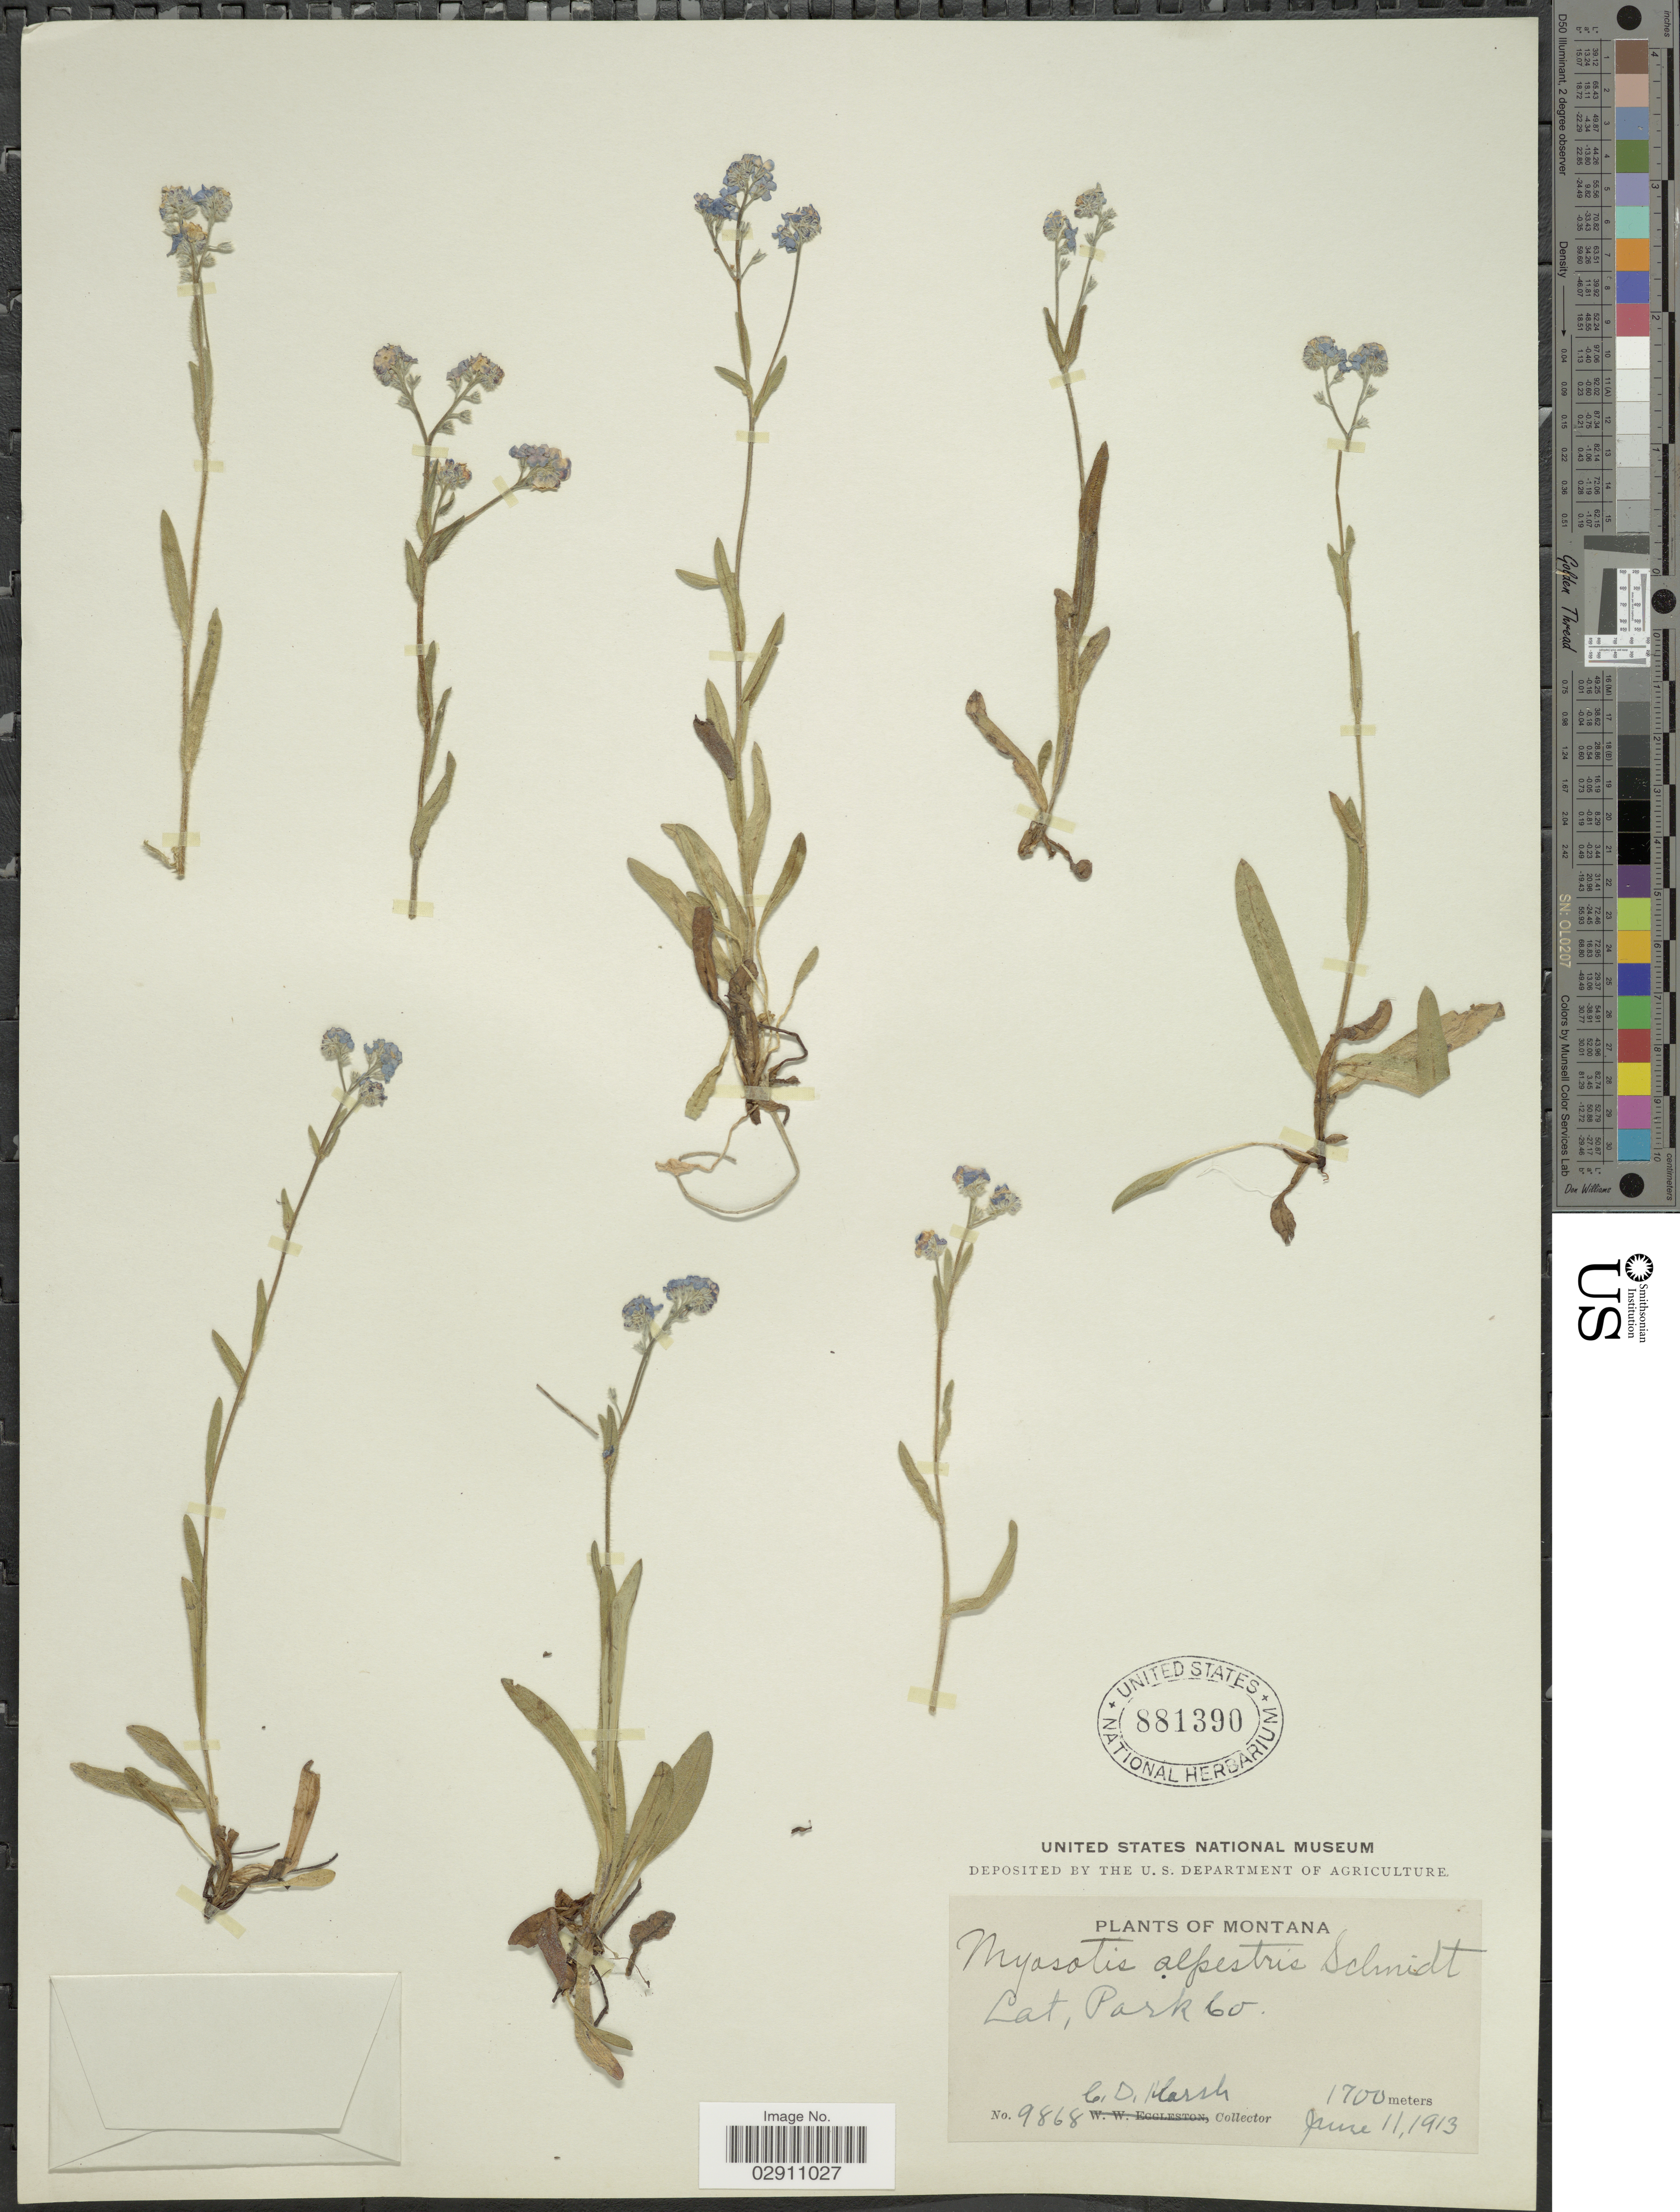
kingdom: Plantae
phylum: Tracheophyta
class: Magnoliopsida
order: Boraginales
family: Boraginaceae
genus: Myosotis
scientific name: Myosotis alpestris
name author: F.W. Schmidt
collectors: C. D. Marsh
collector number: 9868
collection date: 1913-06-11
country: United States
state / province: Montana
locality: Lat, Park Co.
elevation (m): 1700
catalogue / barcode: US 881390